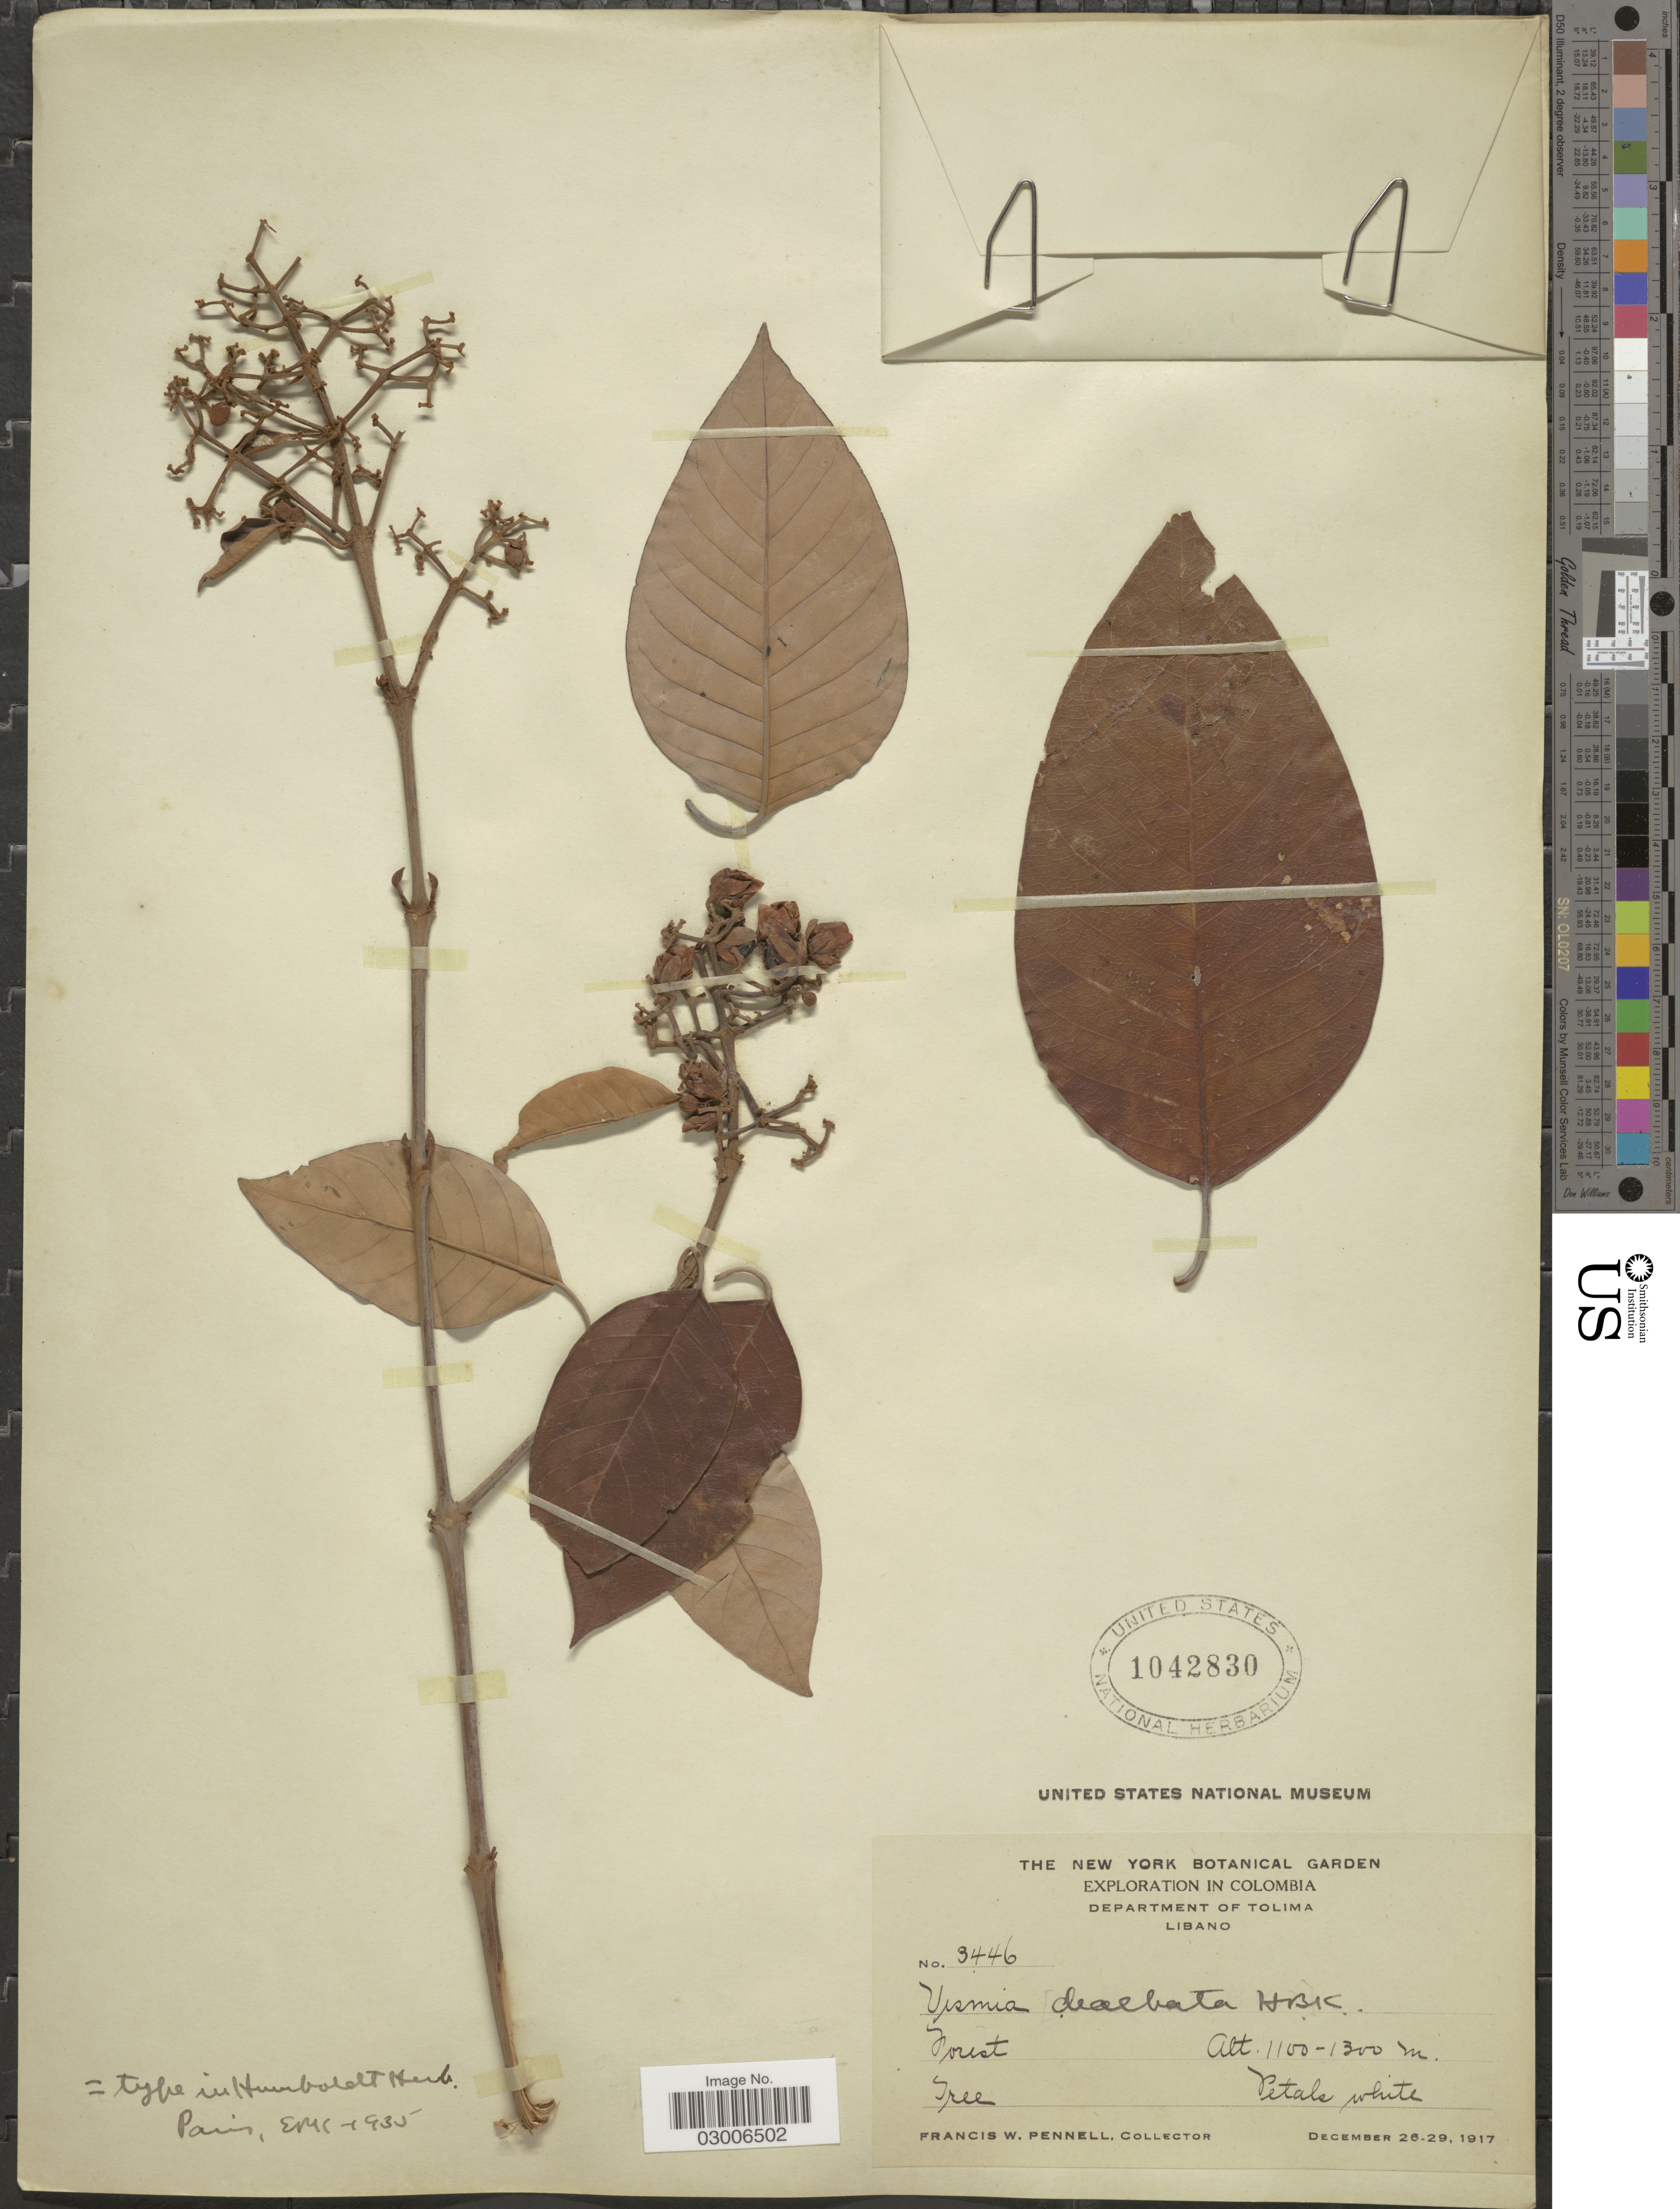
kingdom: Plantae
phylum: Tracheophyta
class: Magnoliopsida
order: Malpighiales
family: Hypericaceae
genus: Vismia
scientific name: Vismia baccifera subsp. dealbata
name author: (Kunth) Ewan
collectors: F. W. Pennell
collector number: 3446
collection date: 1917-12-26/1917-12-29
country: Colombia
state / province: Tolima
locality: Department of Tolima, Libano.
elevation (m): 1100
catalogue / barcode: US 1042830